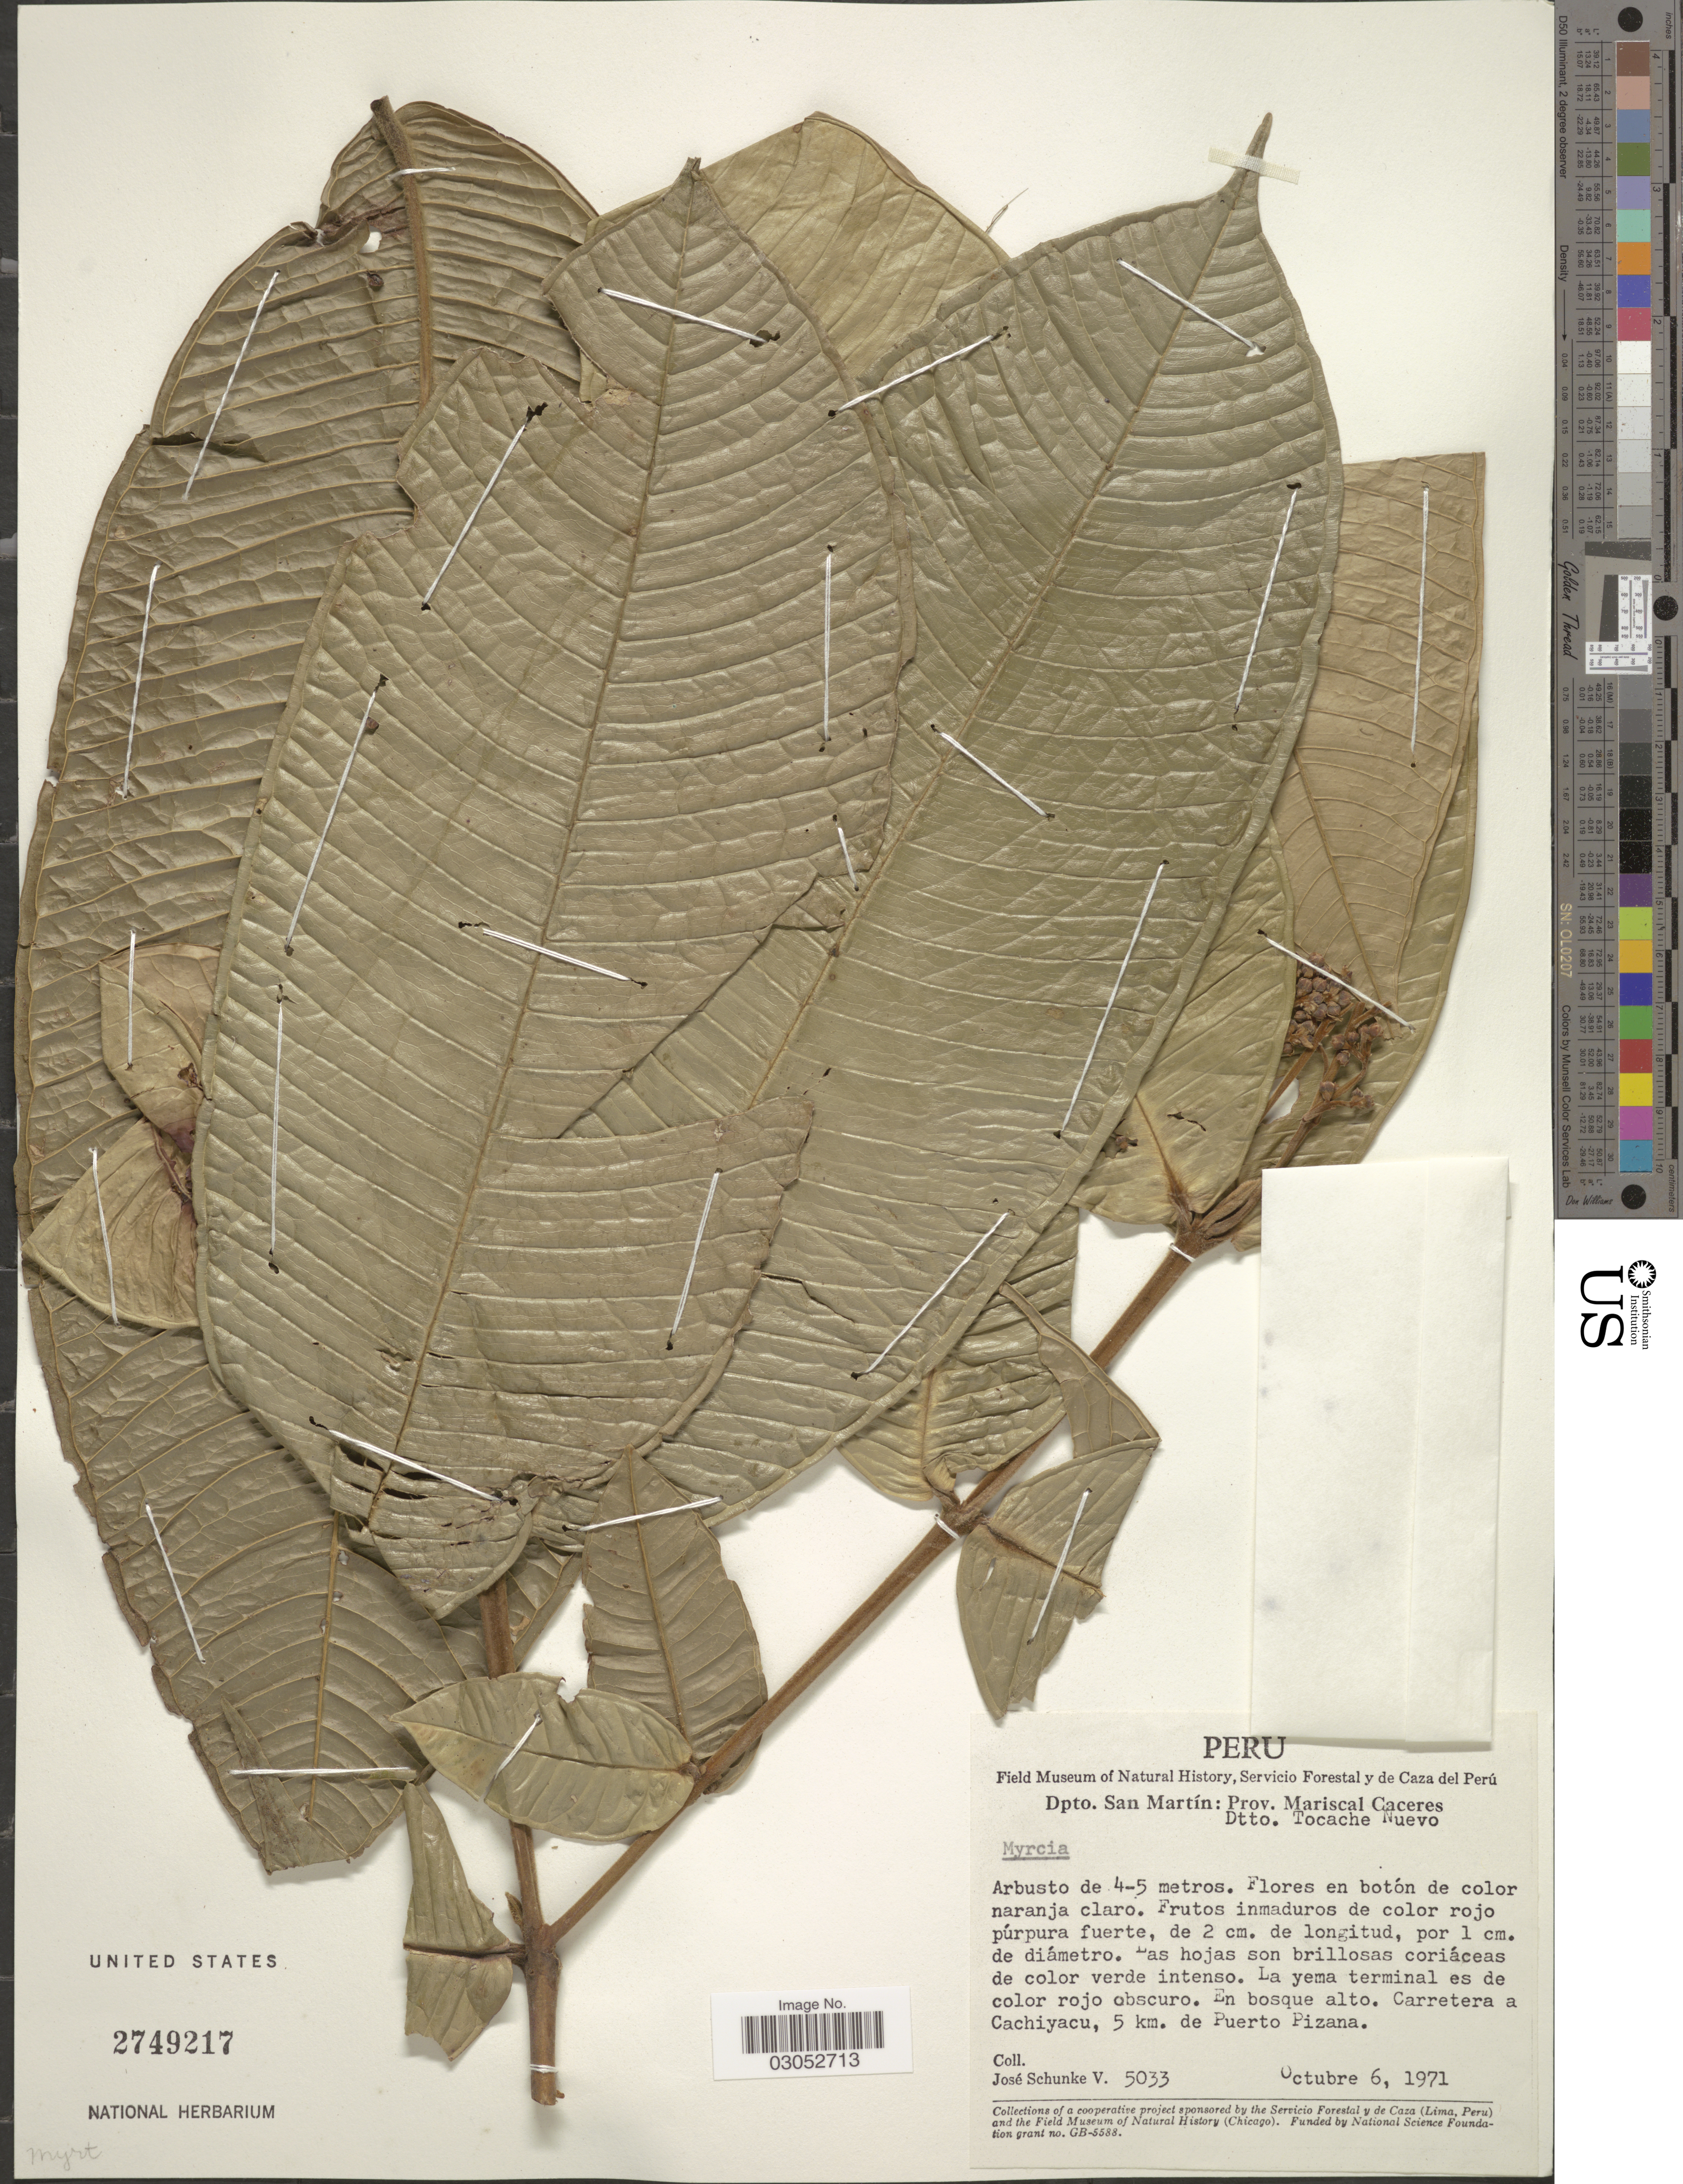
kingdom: Plantae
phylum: Tracheophyta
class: Magnoliopsida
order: Myrtales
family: Myrtaceae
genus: Myrcia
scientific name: Myrcia sp.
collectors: J. Schunke Vigo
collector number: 5033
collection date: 1971-10-06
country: Peru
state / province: San Martín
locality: Dpto. San Martín: Prov. Mariscal Caceres. Dtto. Tocache Nuevo. Carretera a Cachiyacu, 5 km. de Puerto Pizana.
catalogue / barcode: US 2749217